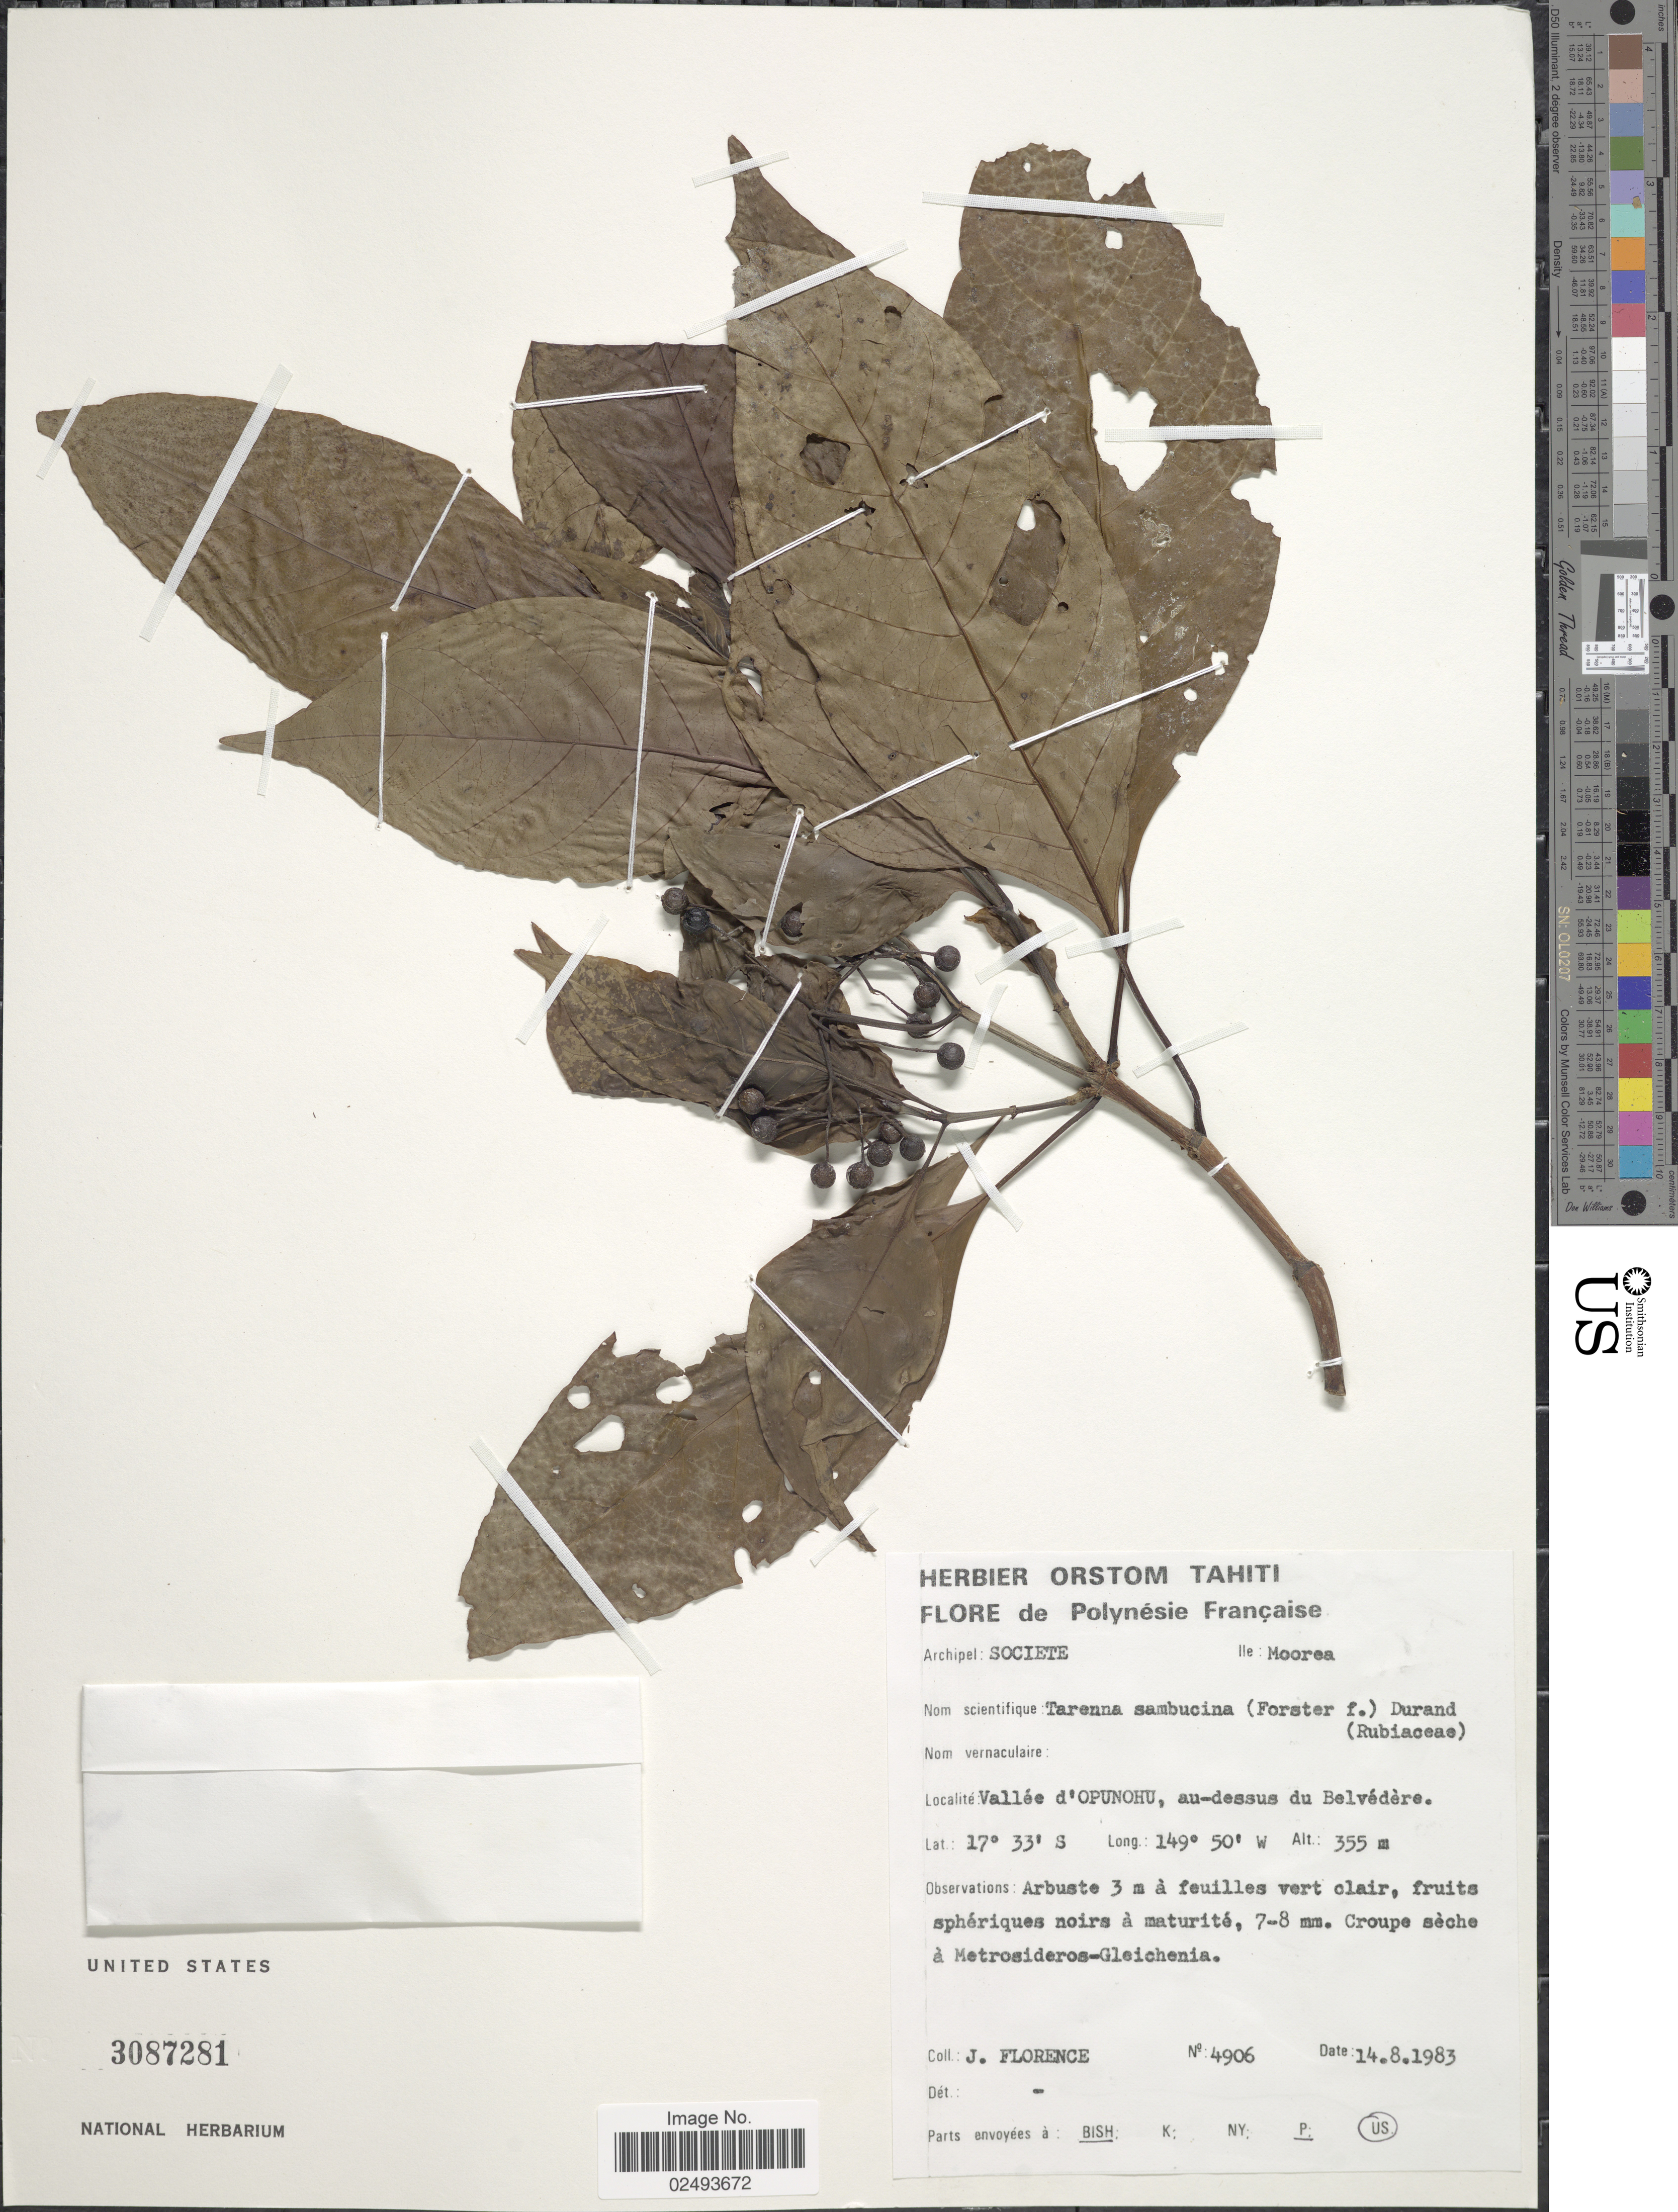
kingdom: Plantae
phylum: Tracheophyta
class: Magnoliopsida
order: Gentianales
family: Rubiaceae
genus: Tarenna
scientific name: Tarenna sambucina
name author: (G. Forst.) Drake ex Durand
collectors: J. Florence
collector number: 4906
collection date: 1983-08-14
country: French Polynesia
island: Moorea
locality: Archipel: Societe, Ile: Moorea, Vallee d' Opunohu, au-dessus du Belvedere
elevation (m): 355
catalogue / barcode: US 3087281